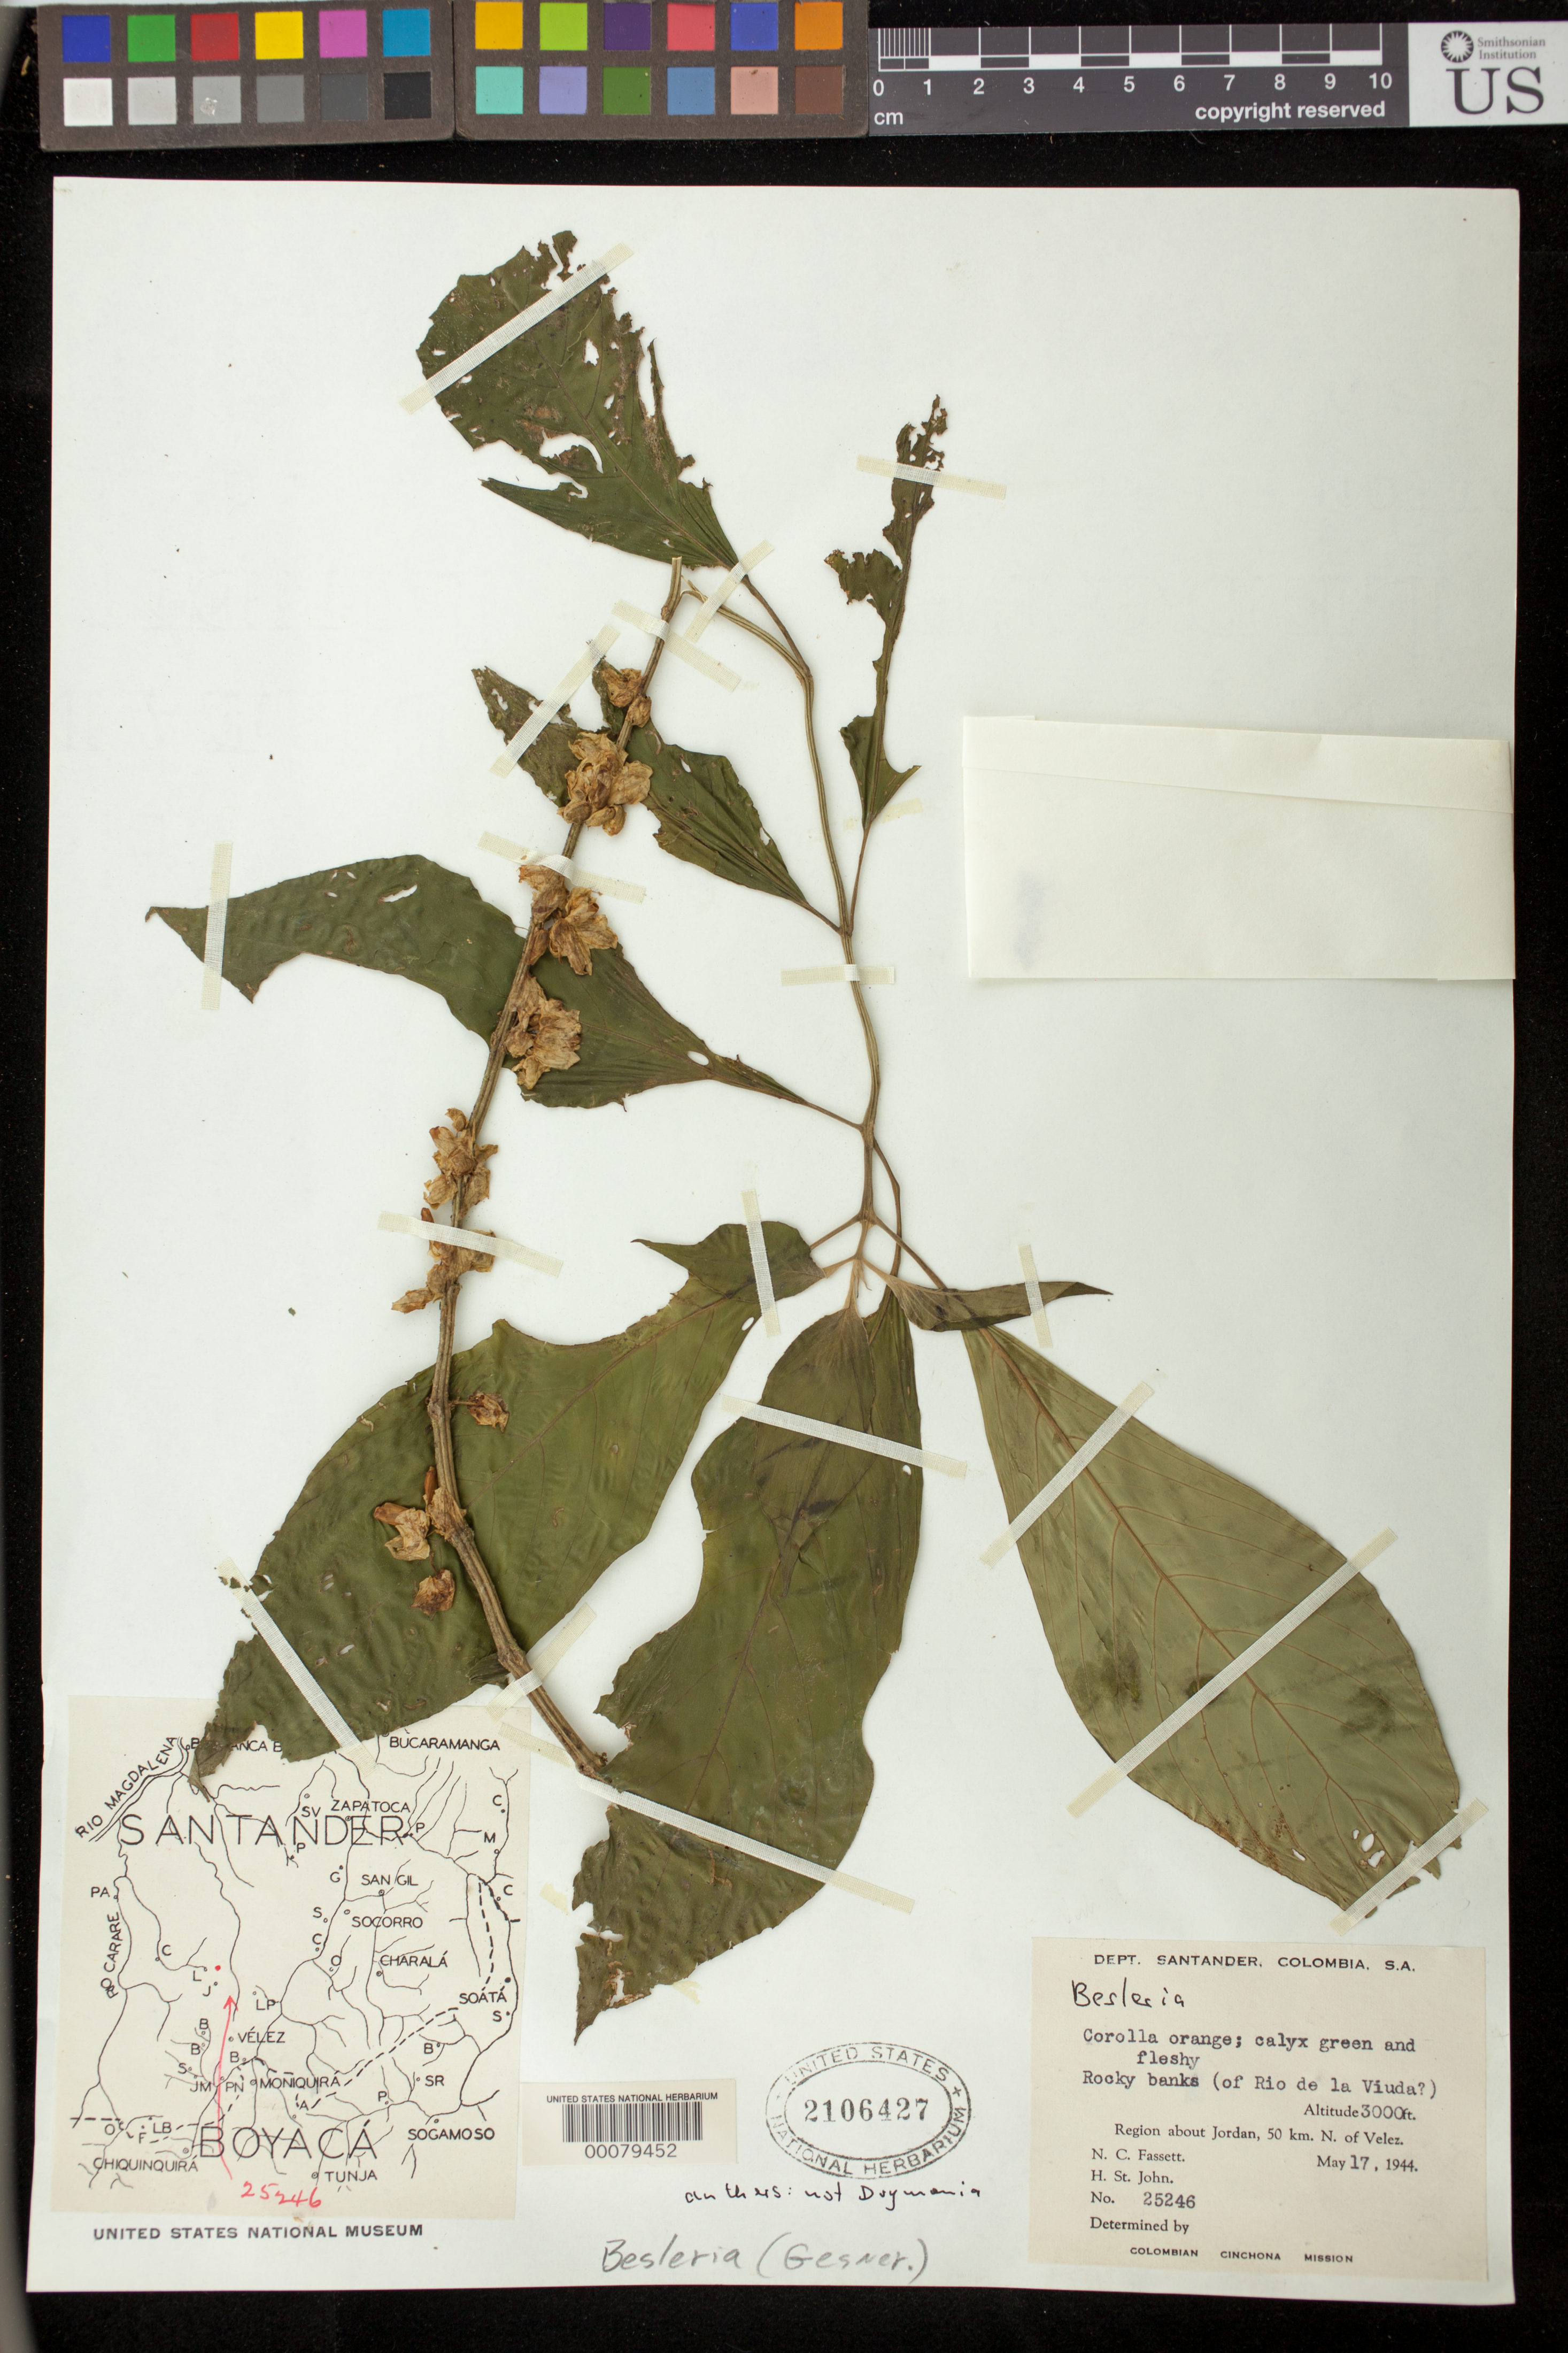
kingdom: Plantae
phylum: Tracheophyta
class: Magnoliopsida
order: Lamiales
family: Gesneriaceae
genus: Besleria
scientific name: Besleria obconica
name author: Solano-C. et al.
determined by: Skog, Laurence E.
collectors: N. C. Fassett & H. St. John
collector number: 25246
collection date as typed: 17 May 1944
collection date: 1944-05-17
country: Colombia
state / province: Santander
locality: Region about Jordan, 50 km N of Velez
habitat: Rocky banks (of Rio de la Viuda?)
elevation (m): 914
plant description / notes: Paratype.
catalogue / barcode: US 2106427